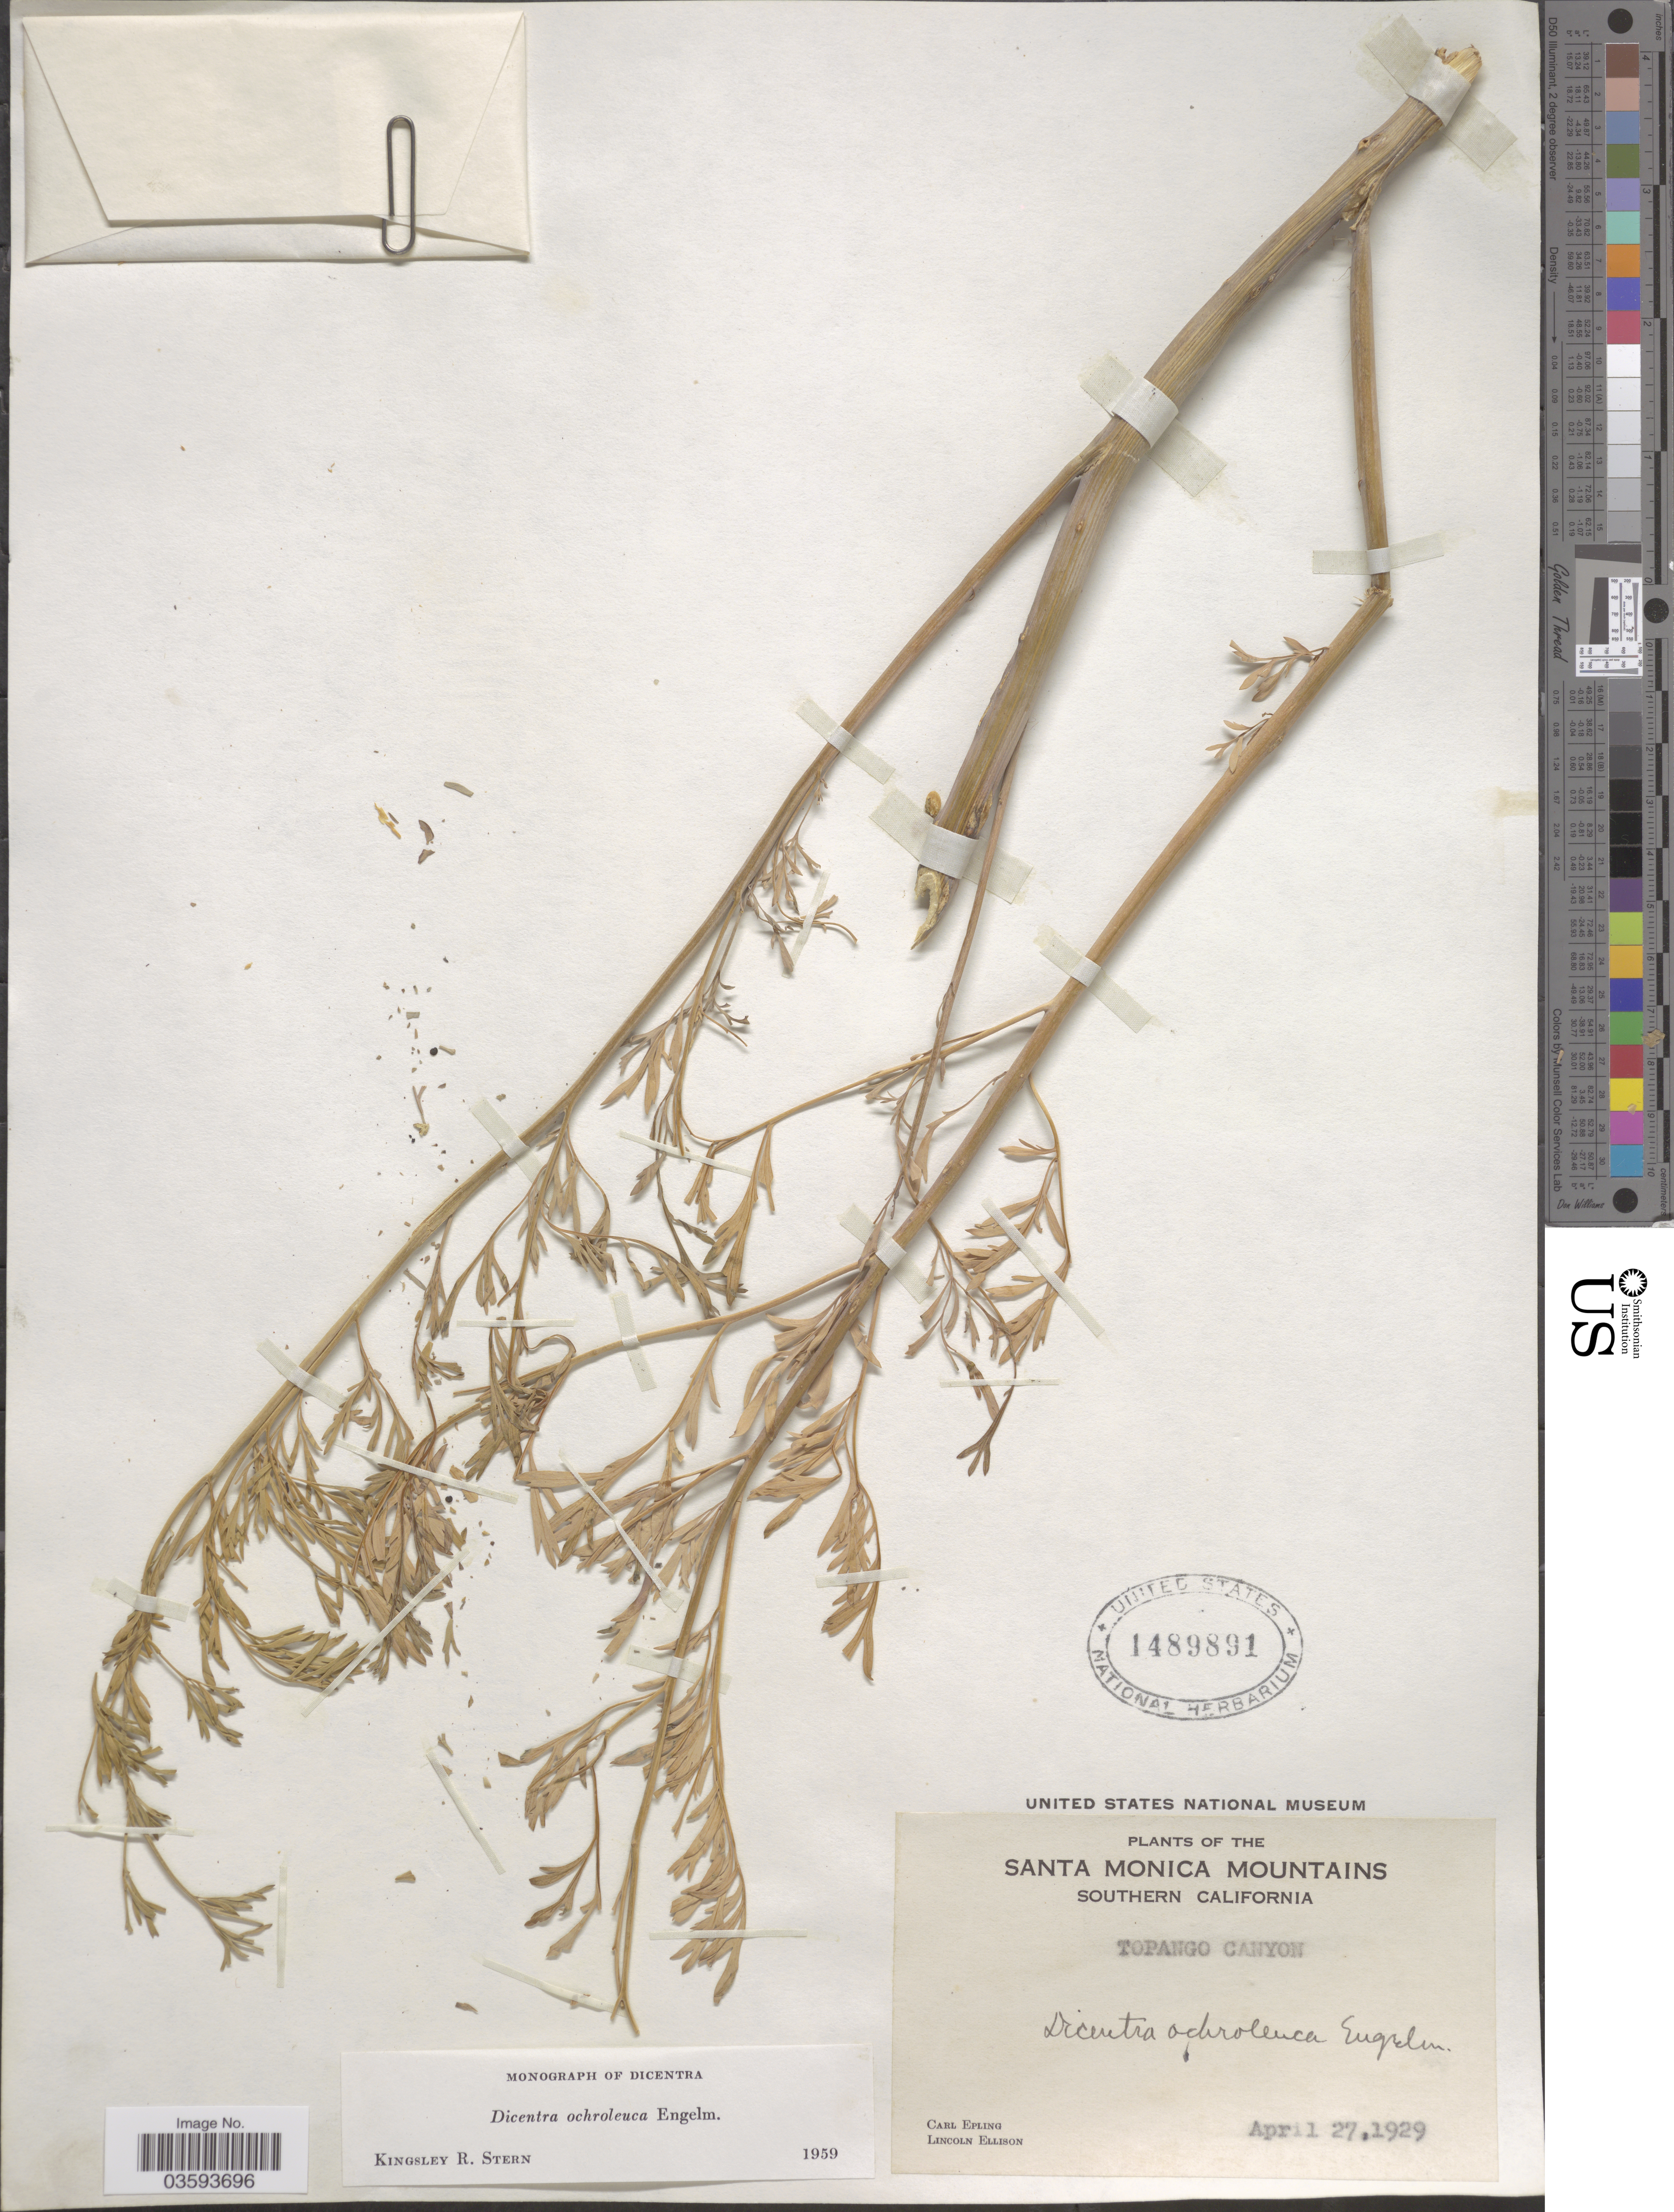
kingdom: Plantae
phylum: Tracheophyta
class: Magnoliopsida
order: Ranunculales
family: Papaveraceae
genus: Dicentra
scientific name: Dicentra ochroleuca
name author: Engelm.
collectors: C. C. Epling & L. Ellison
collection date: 1929-04-27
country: United States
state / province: California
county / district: Los Angeles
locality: Santa Monica Mountains. Southern California. Topango Canyon.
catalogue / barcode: US 1489891